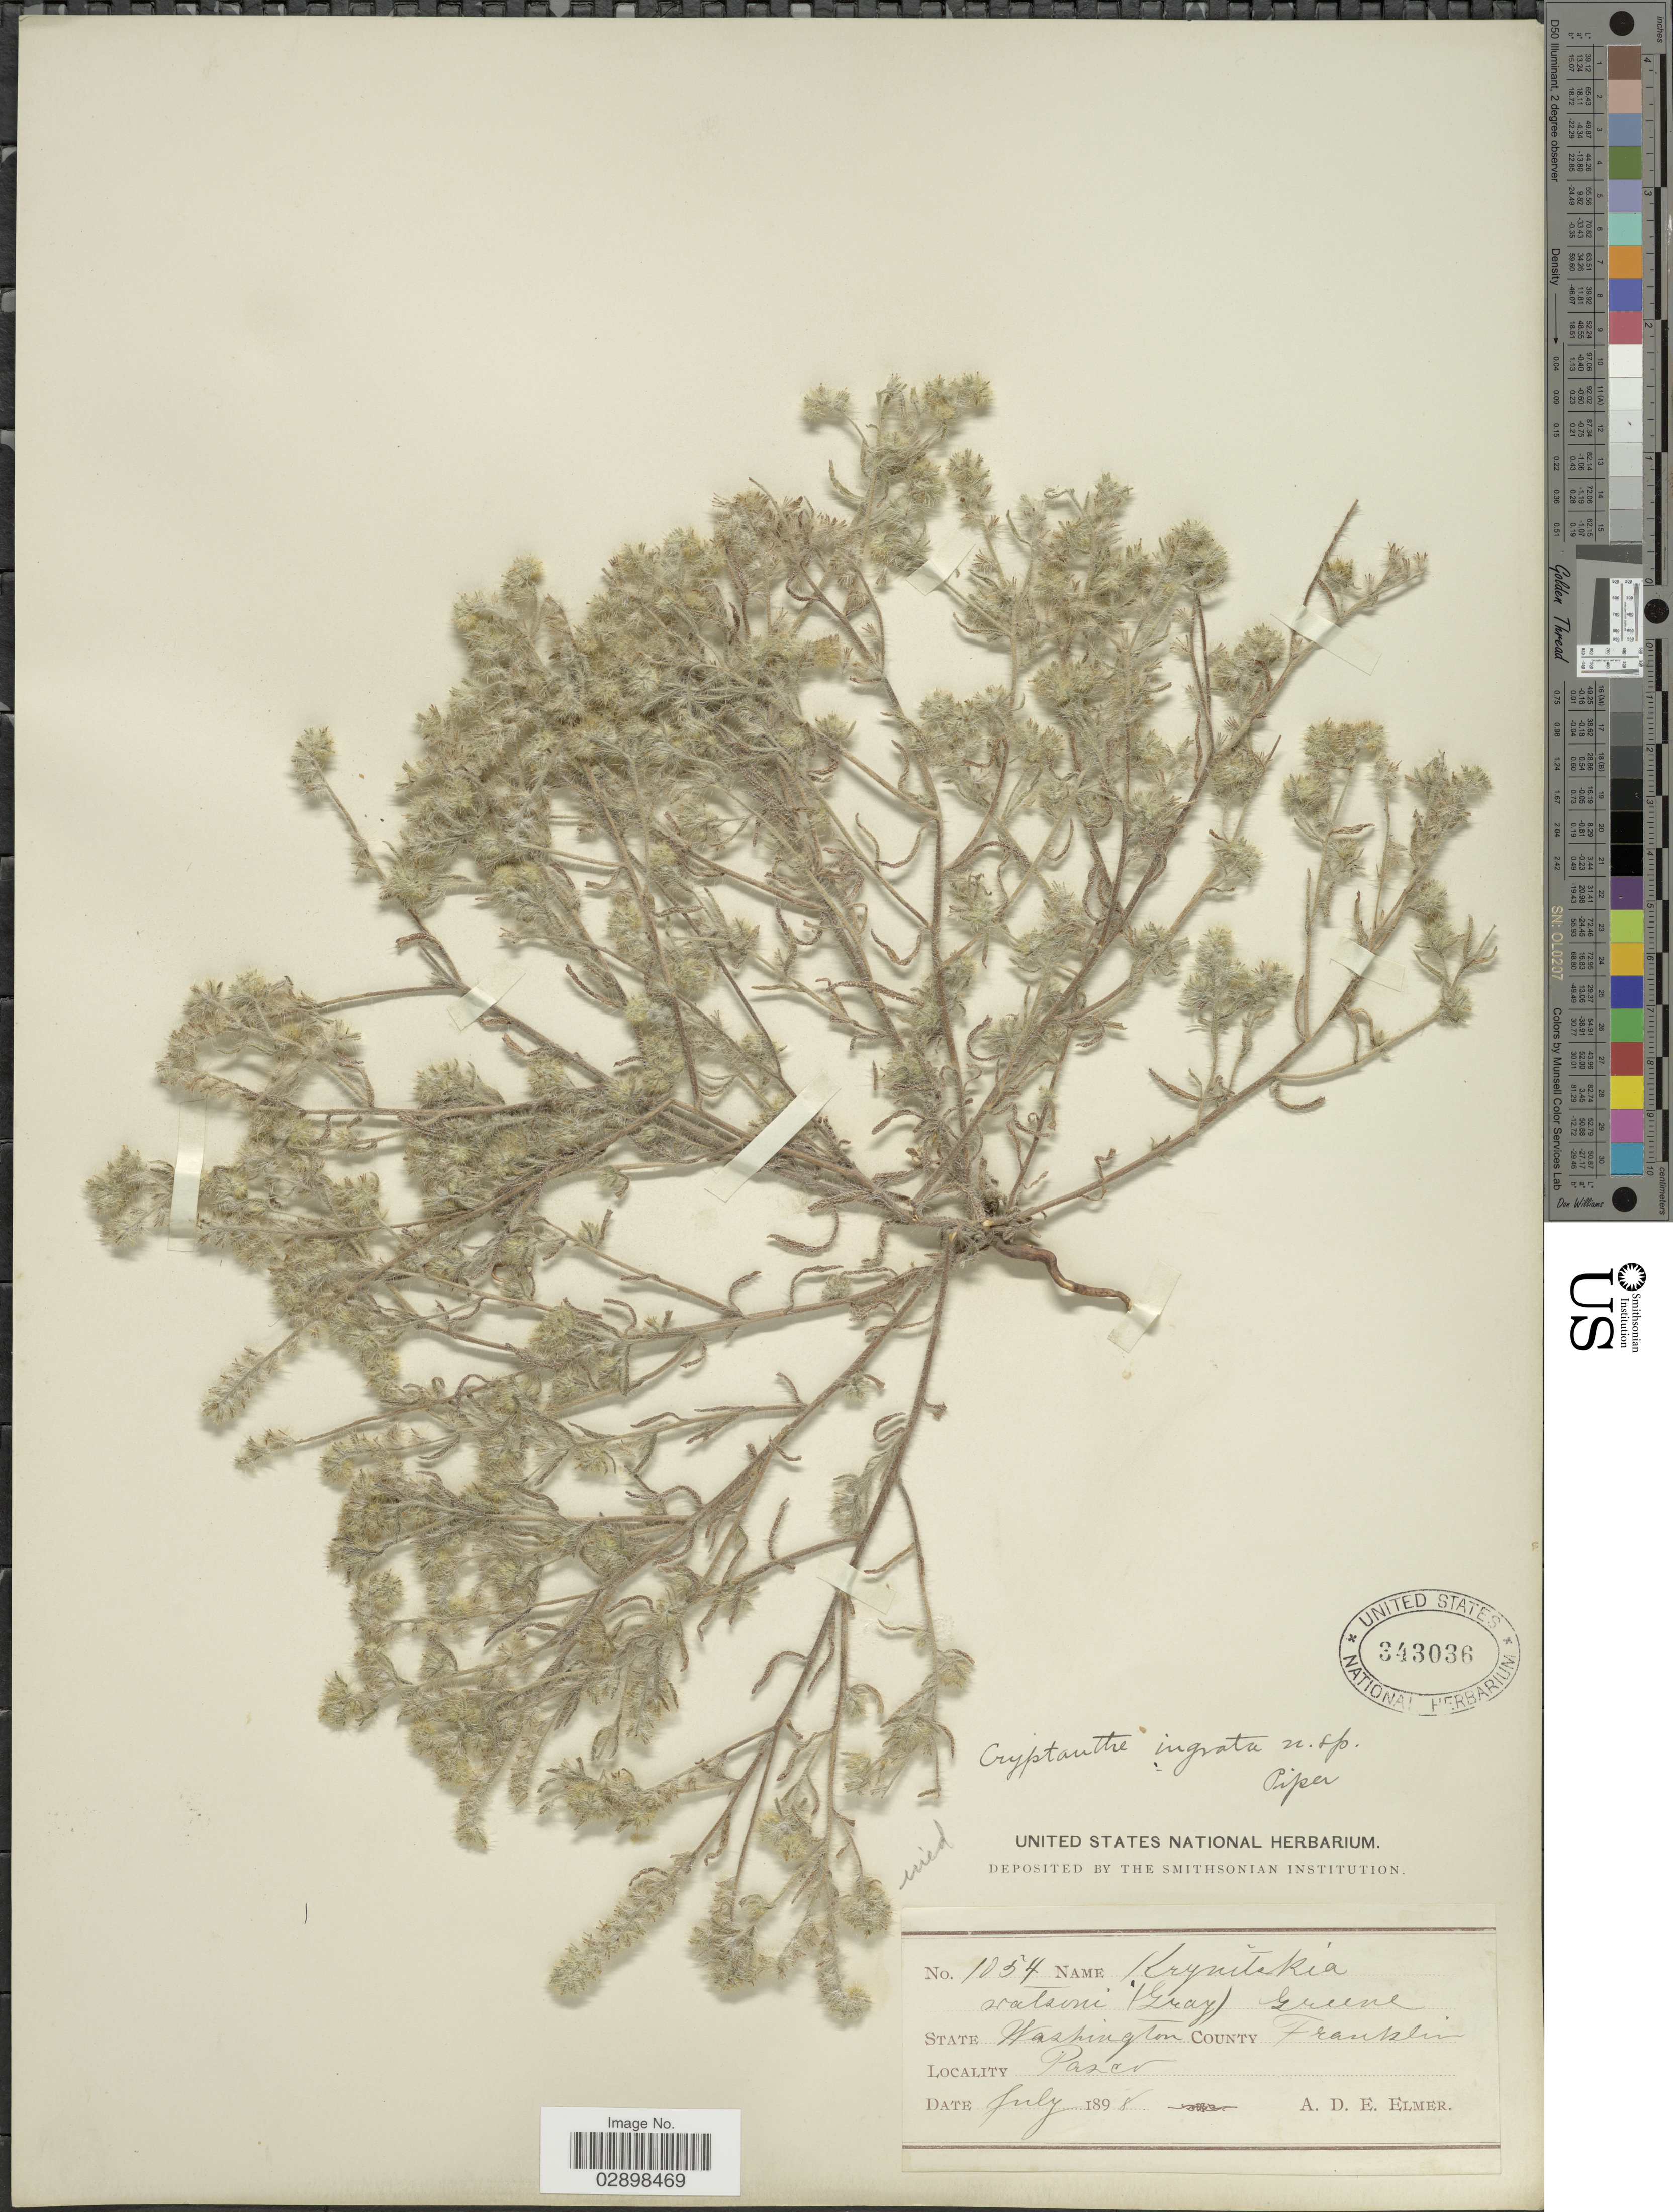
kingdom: Plantae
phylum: Tracheophyta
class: Magnoliopsida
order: Boraginales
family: Boraginaceae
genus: Cryptantha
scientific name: Cryptantha watsonii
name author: (A. Gray) Greene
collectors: A. D. E. Elmer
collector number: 1054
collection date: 1898-07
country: United States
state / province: Washington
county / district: Franklin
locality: County Franklin. Pasco.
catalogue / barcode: US 343036